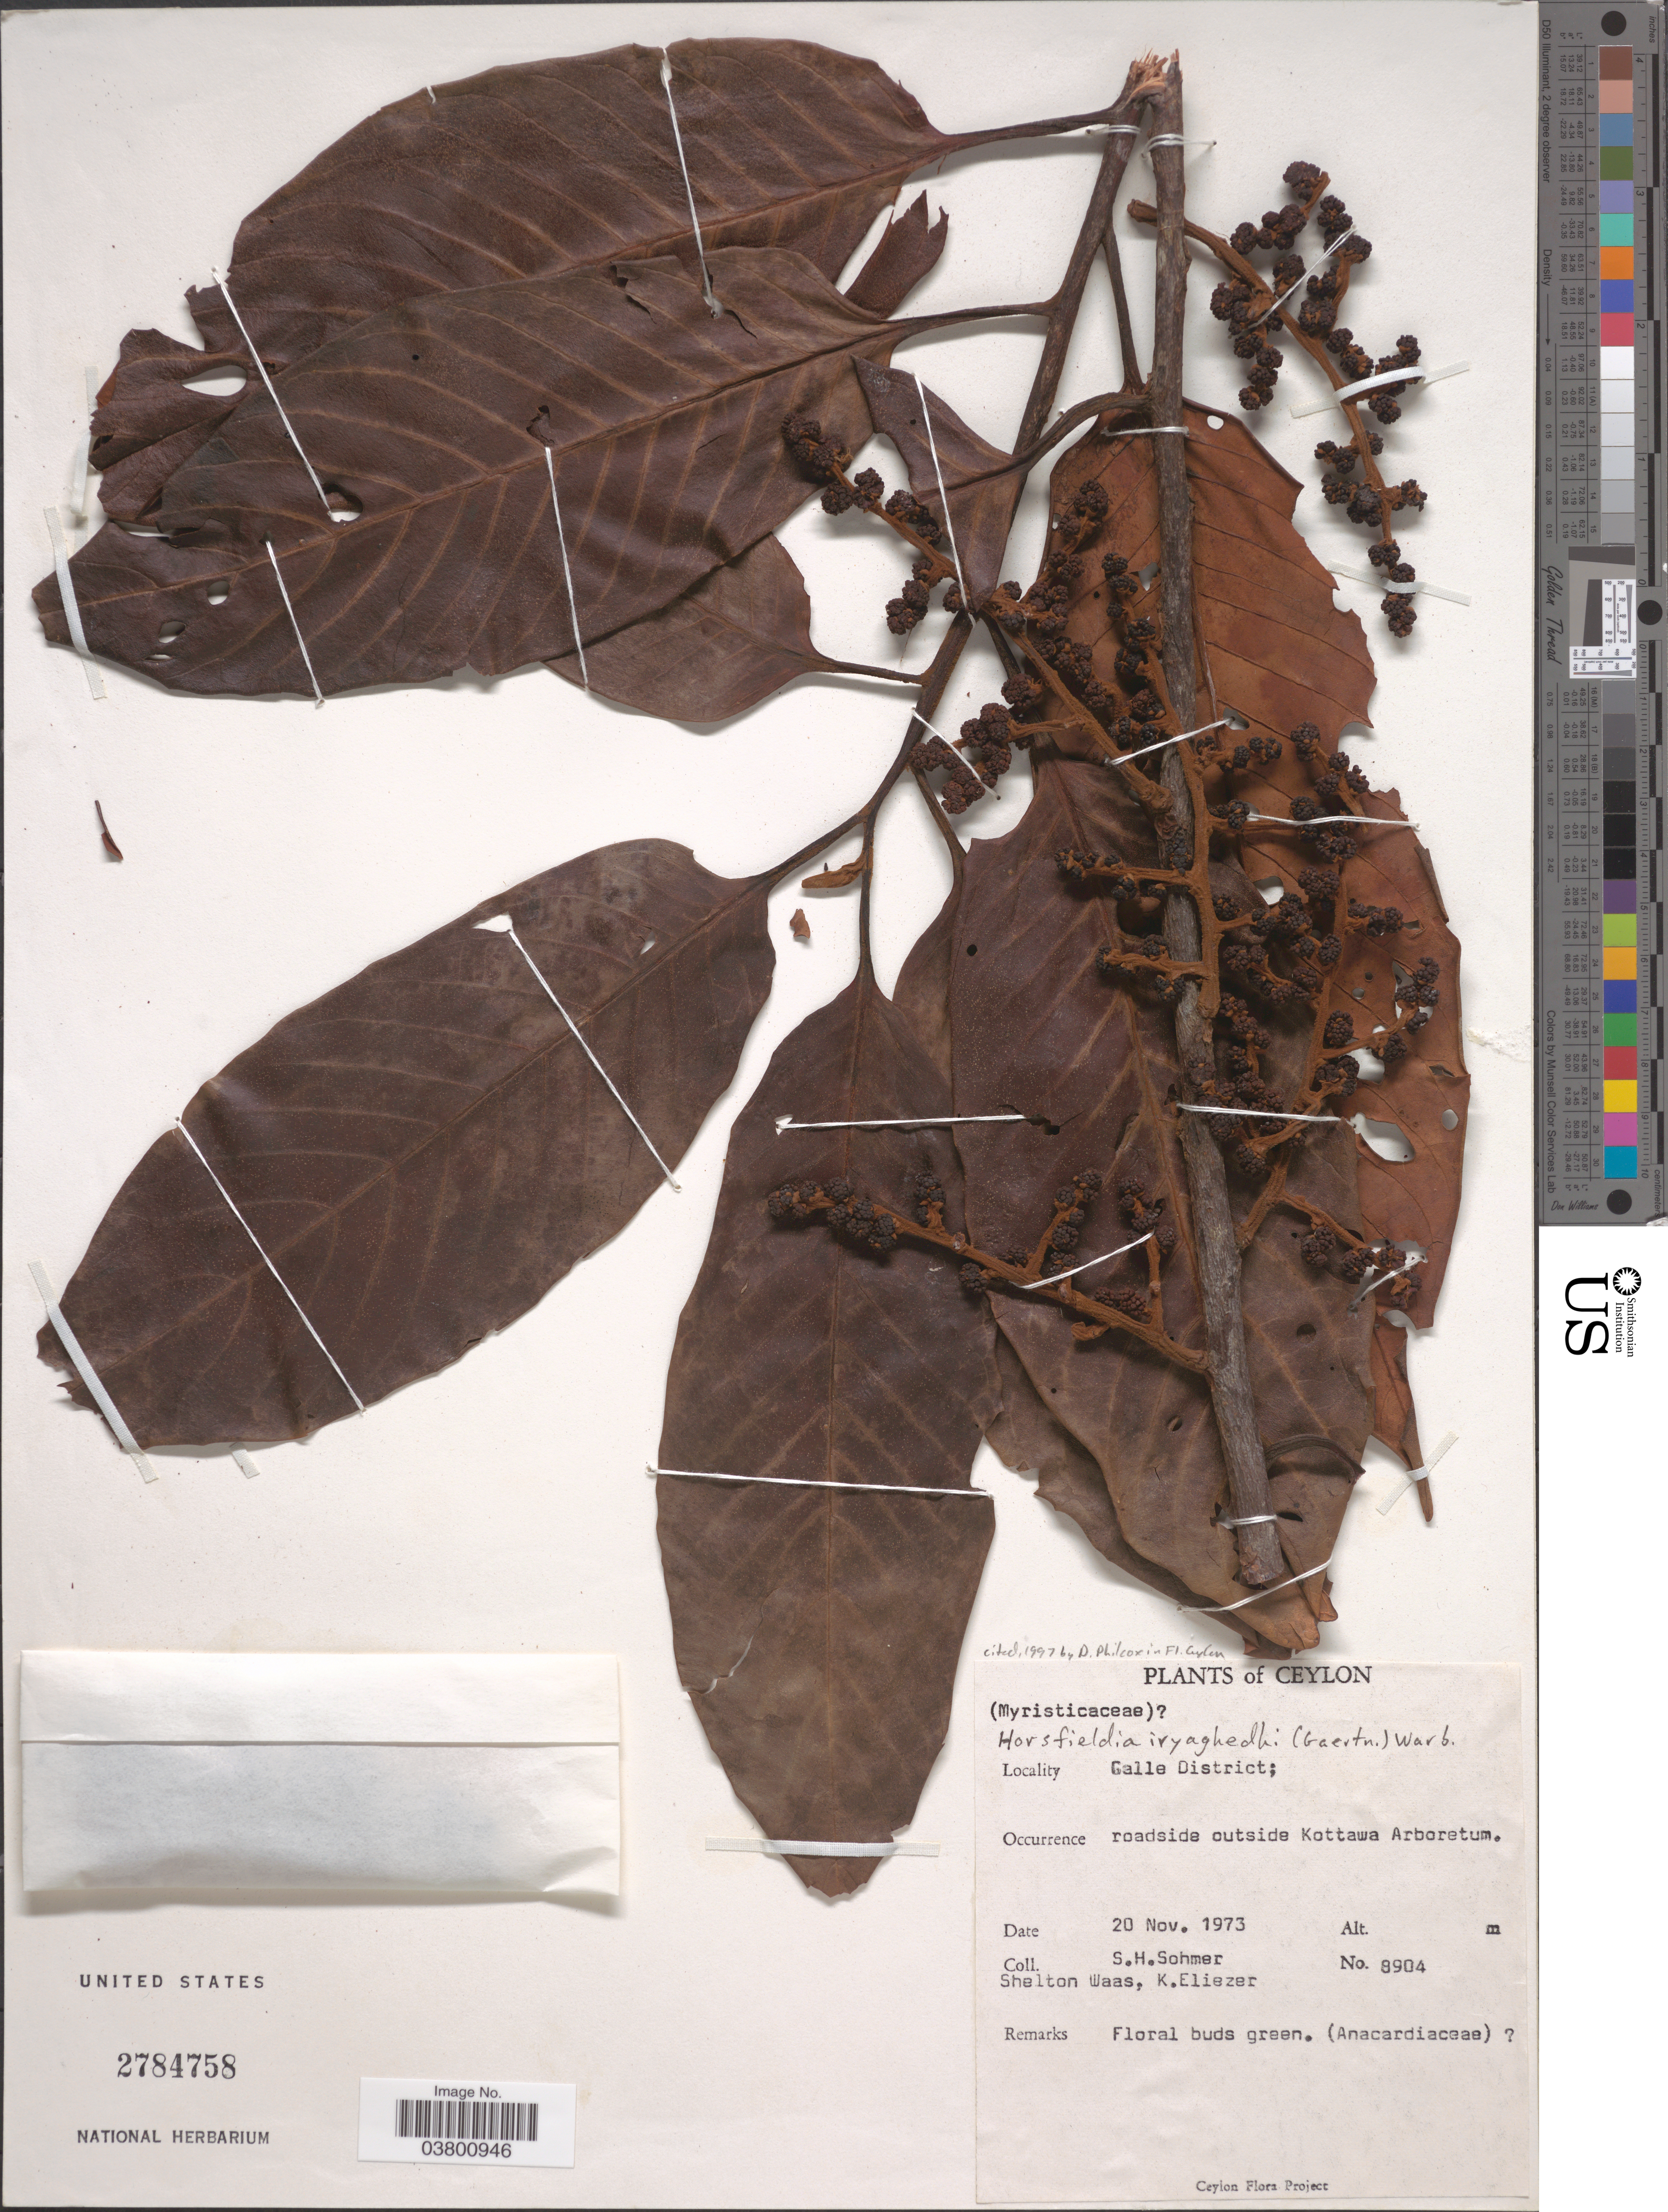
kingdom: Plantae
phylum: Tracheophyta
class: Magnoliopsida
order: Magnoliales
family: Myristicaceae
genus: Horsfieldia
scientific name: Horsfieldia iryaghedhi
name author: (Gaertn.) Warb.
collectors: S. H. Sohmer, S. Waas & K. Eliezer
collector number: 8904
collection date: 1973-11-20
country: Sri Lanka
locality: Ceylon. Galle District. Roadside outside Kottawa Arboretum.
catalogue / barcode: US 2784758